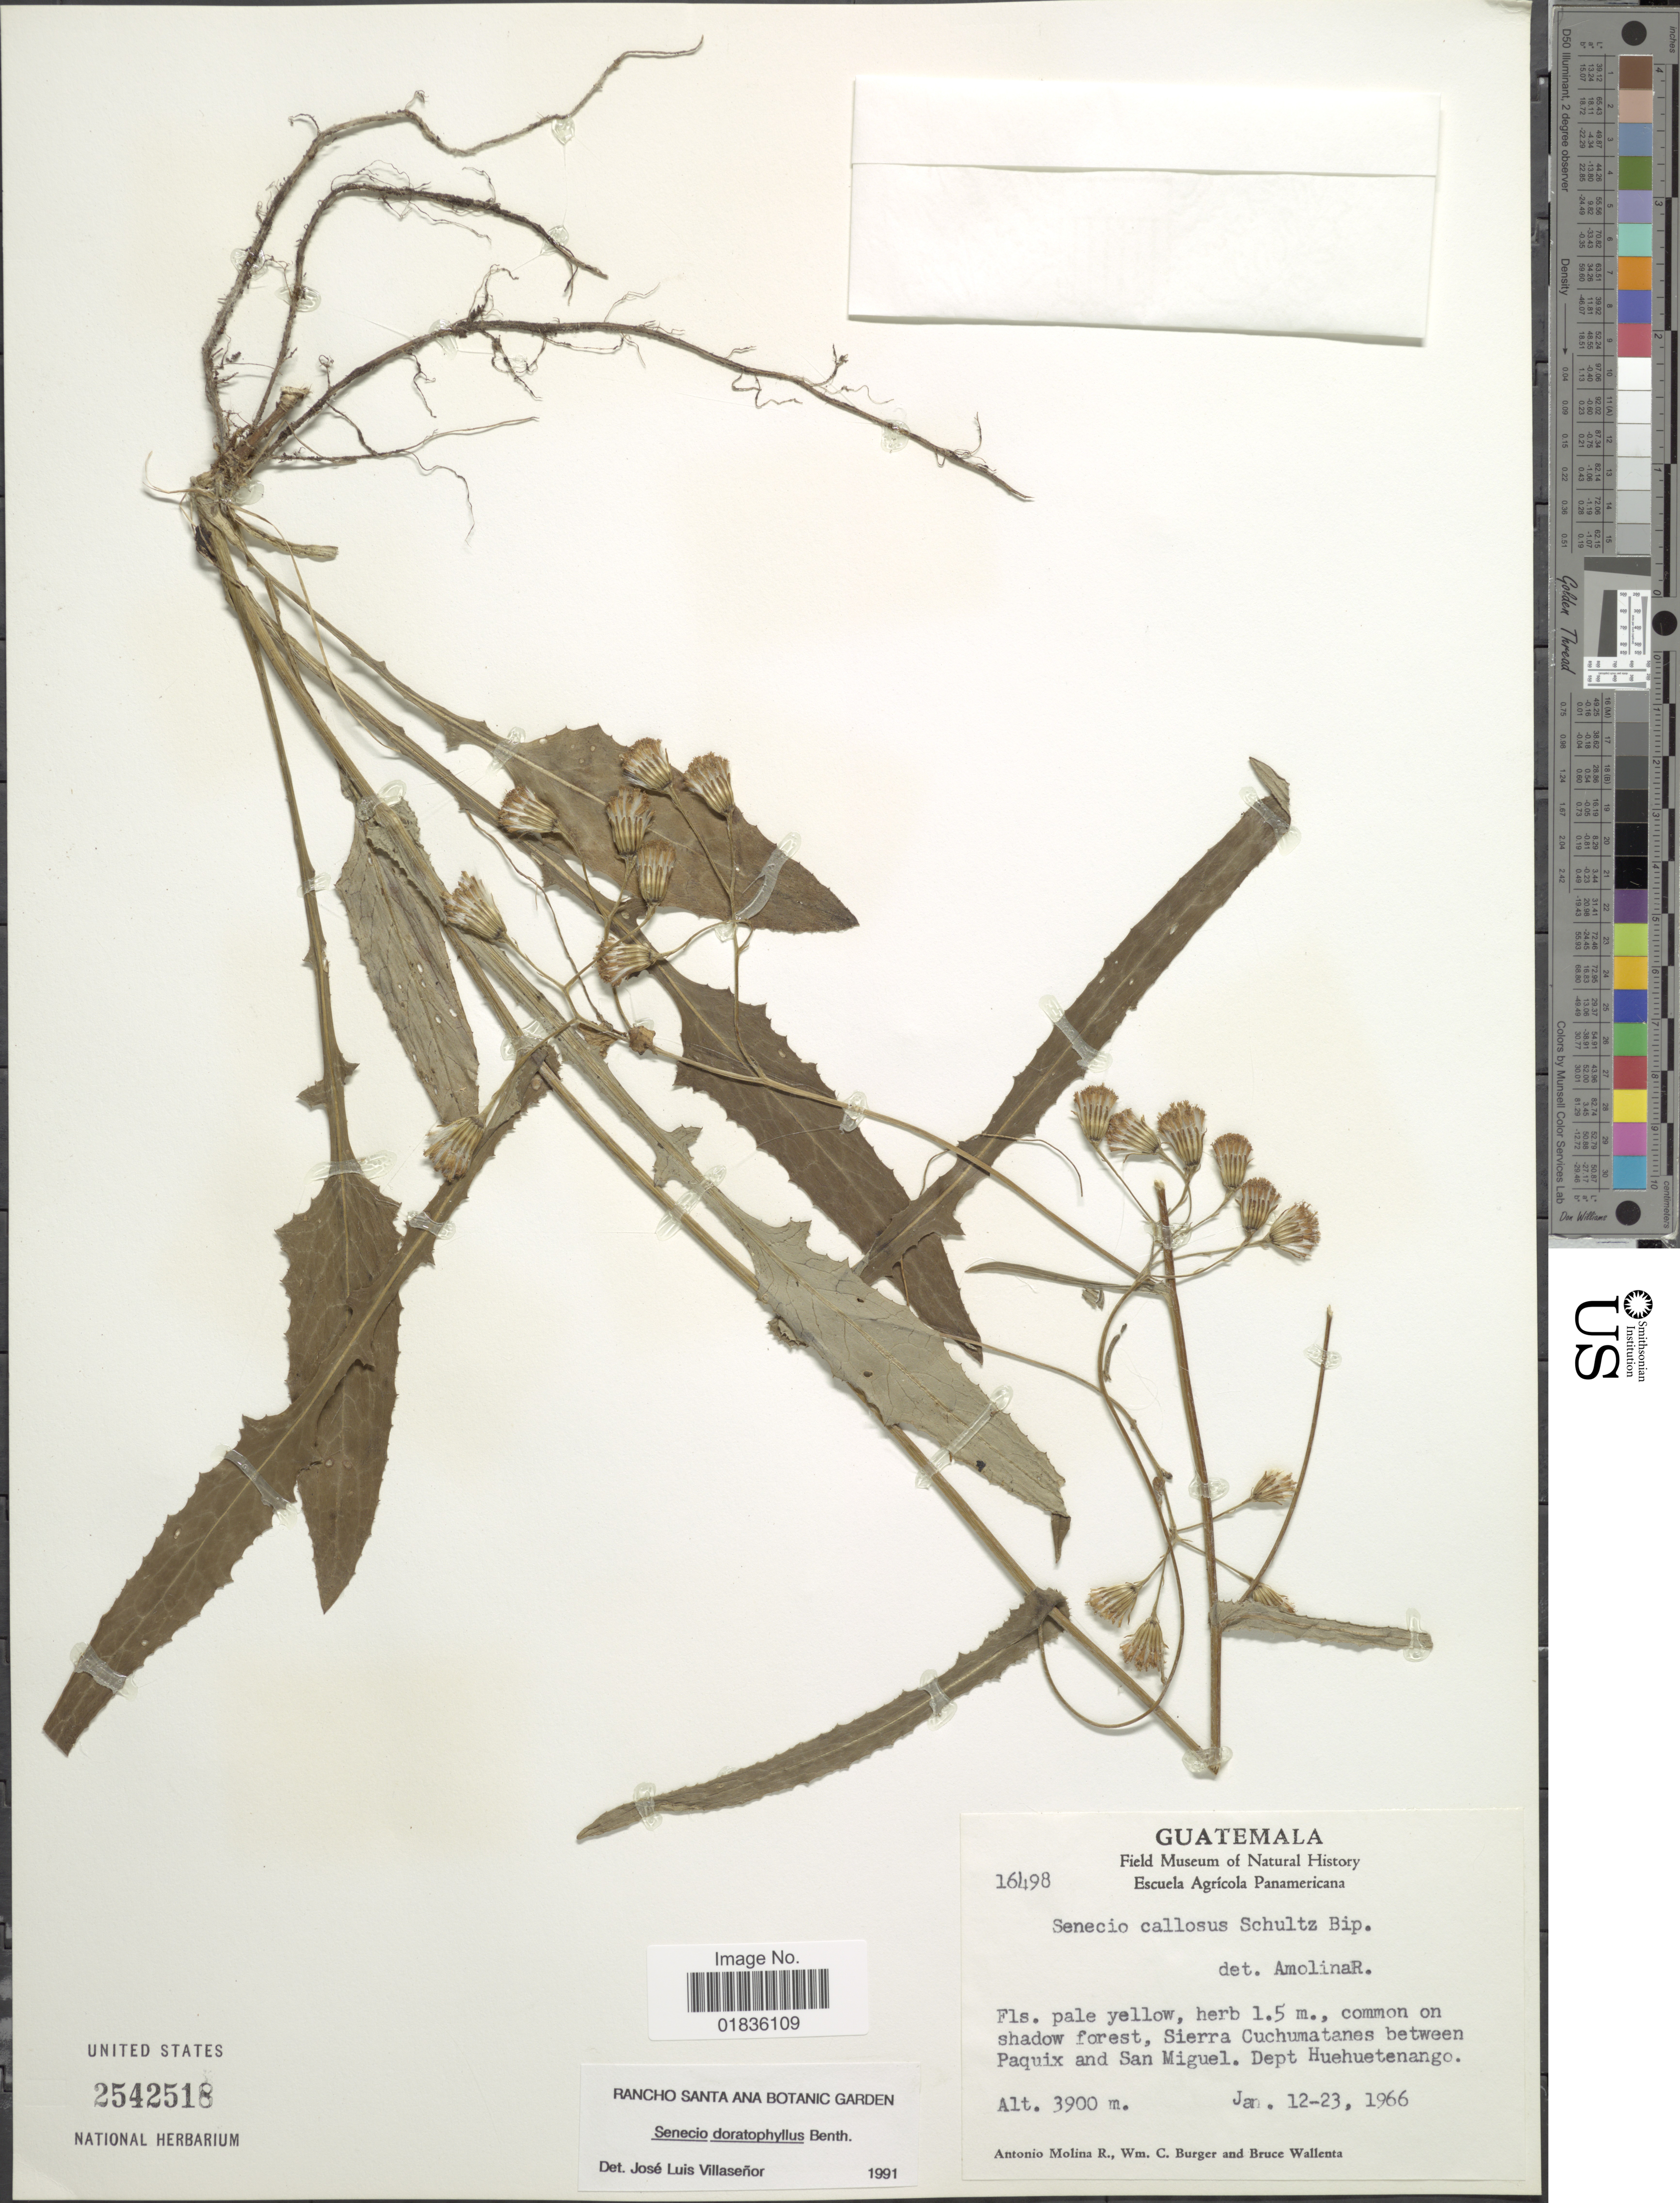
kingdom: Plantae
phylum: Tracheophyta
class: Magnoliopsida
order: Asterales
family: Asteraceae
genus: Senecio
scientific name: Senecio doratophyllus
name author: Benth.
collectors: A. Molina R., W. Burger & B. Wallenta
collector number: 16498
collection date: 1966-01-12/1966-01-23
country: Guatemala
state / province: Huehuetenango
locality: Sierra Cuchumatanes between Paquix and San Miguel.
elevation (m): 3900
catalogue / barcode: US 2542518